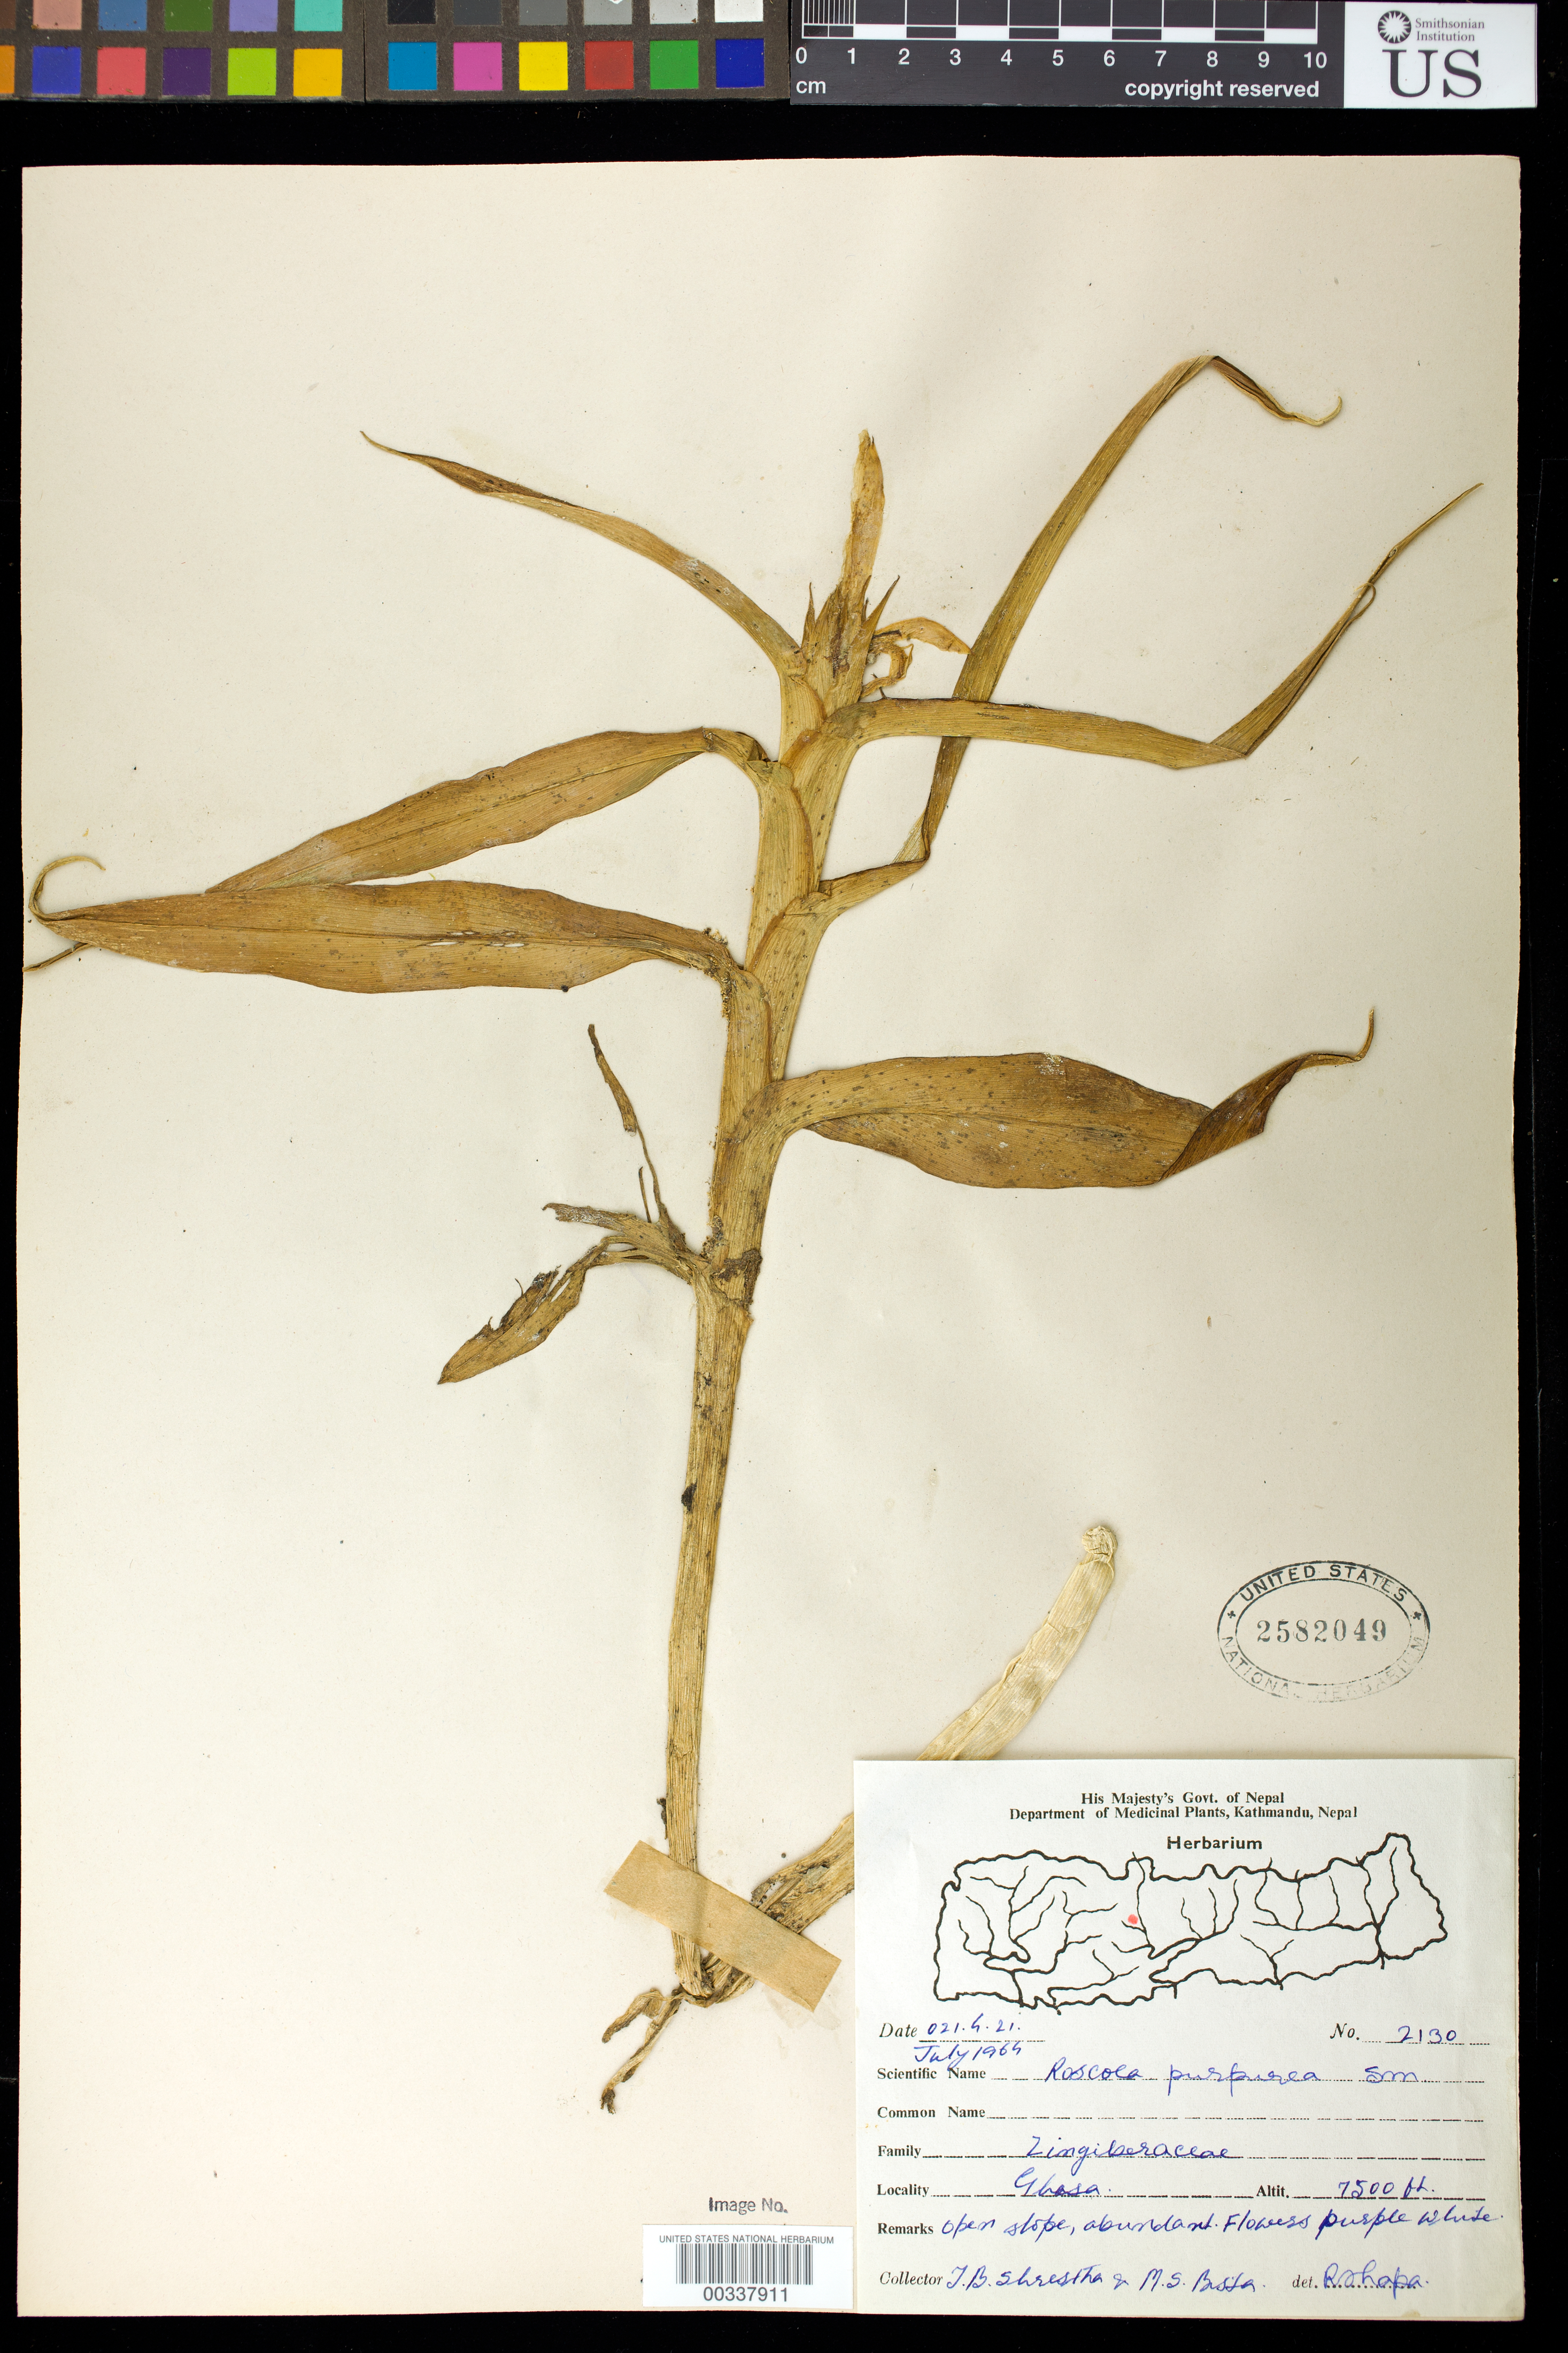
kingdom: Plantae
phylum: Tracheophyta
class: Liliopsida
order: Zingiberales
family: Zingiberaceae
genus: Roscoea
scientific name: Roscoea purpurea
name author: Sm.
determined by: Shapa, R.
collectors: T. B. Shrestha & M. Bista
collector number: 2130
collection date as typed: Jul 1964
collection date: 1964-07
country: Nepal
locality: Ghasa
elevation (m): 2286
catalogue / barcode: US 2582049